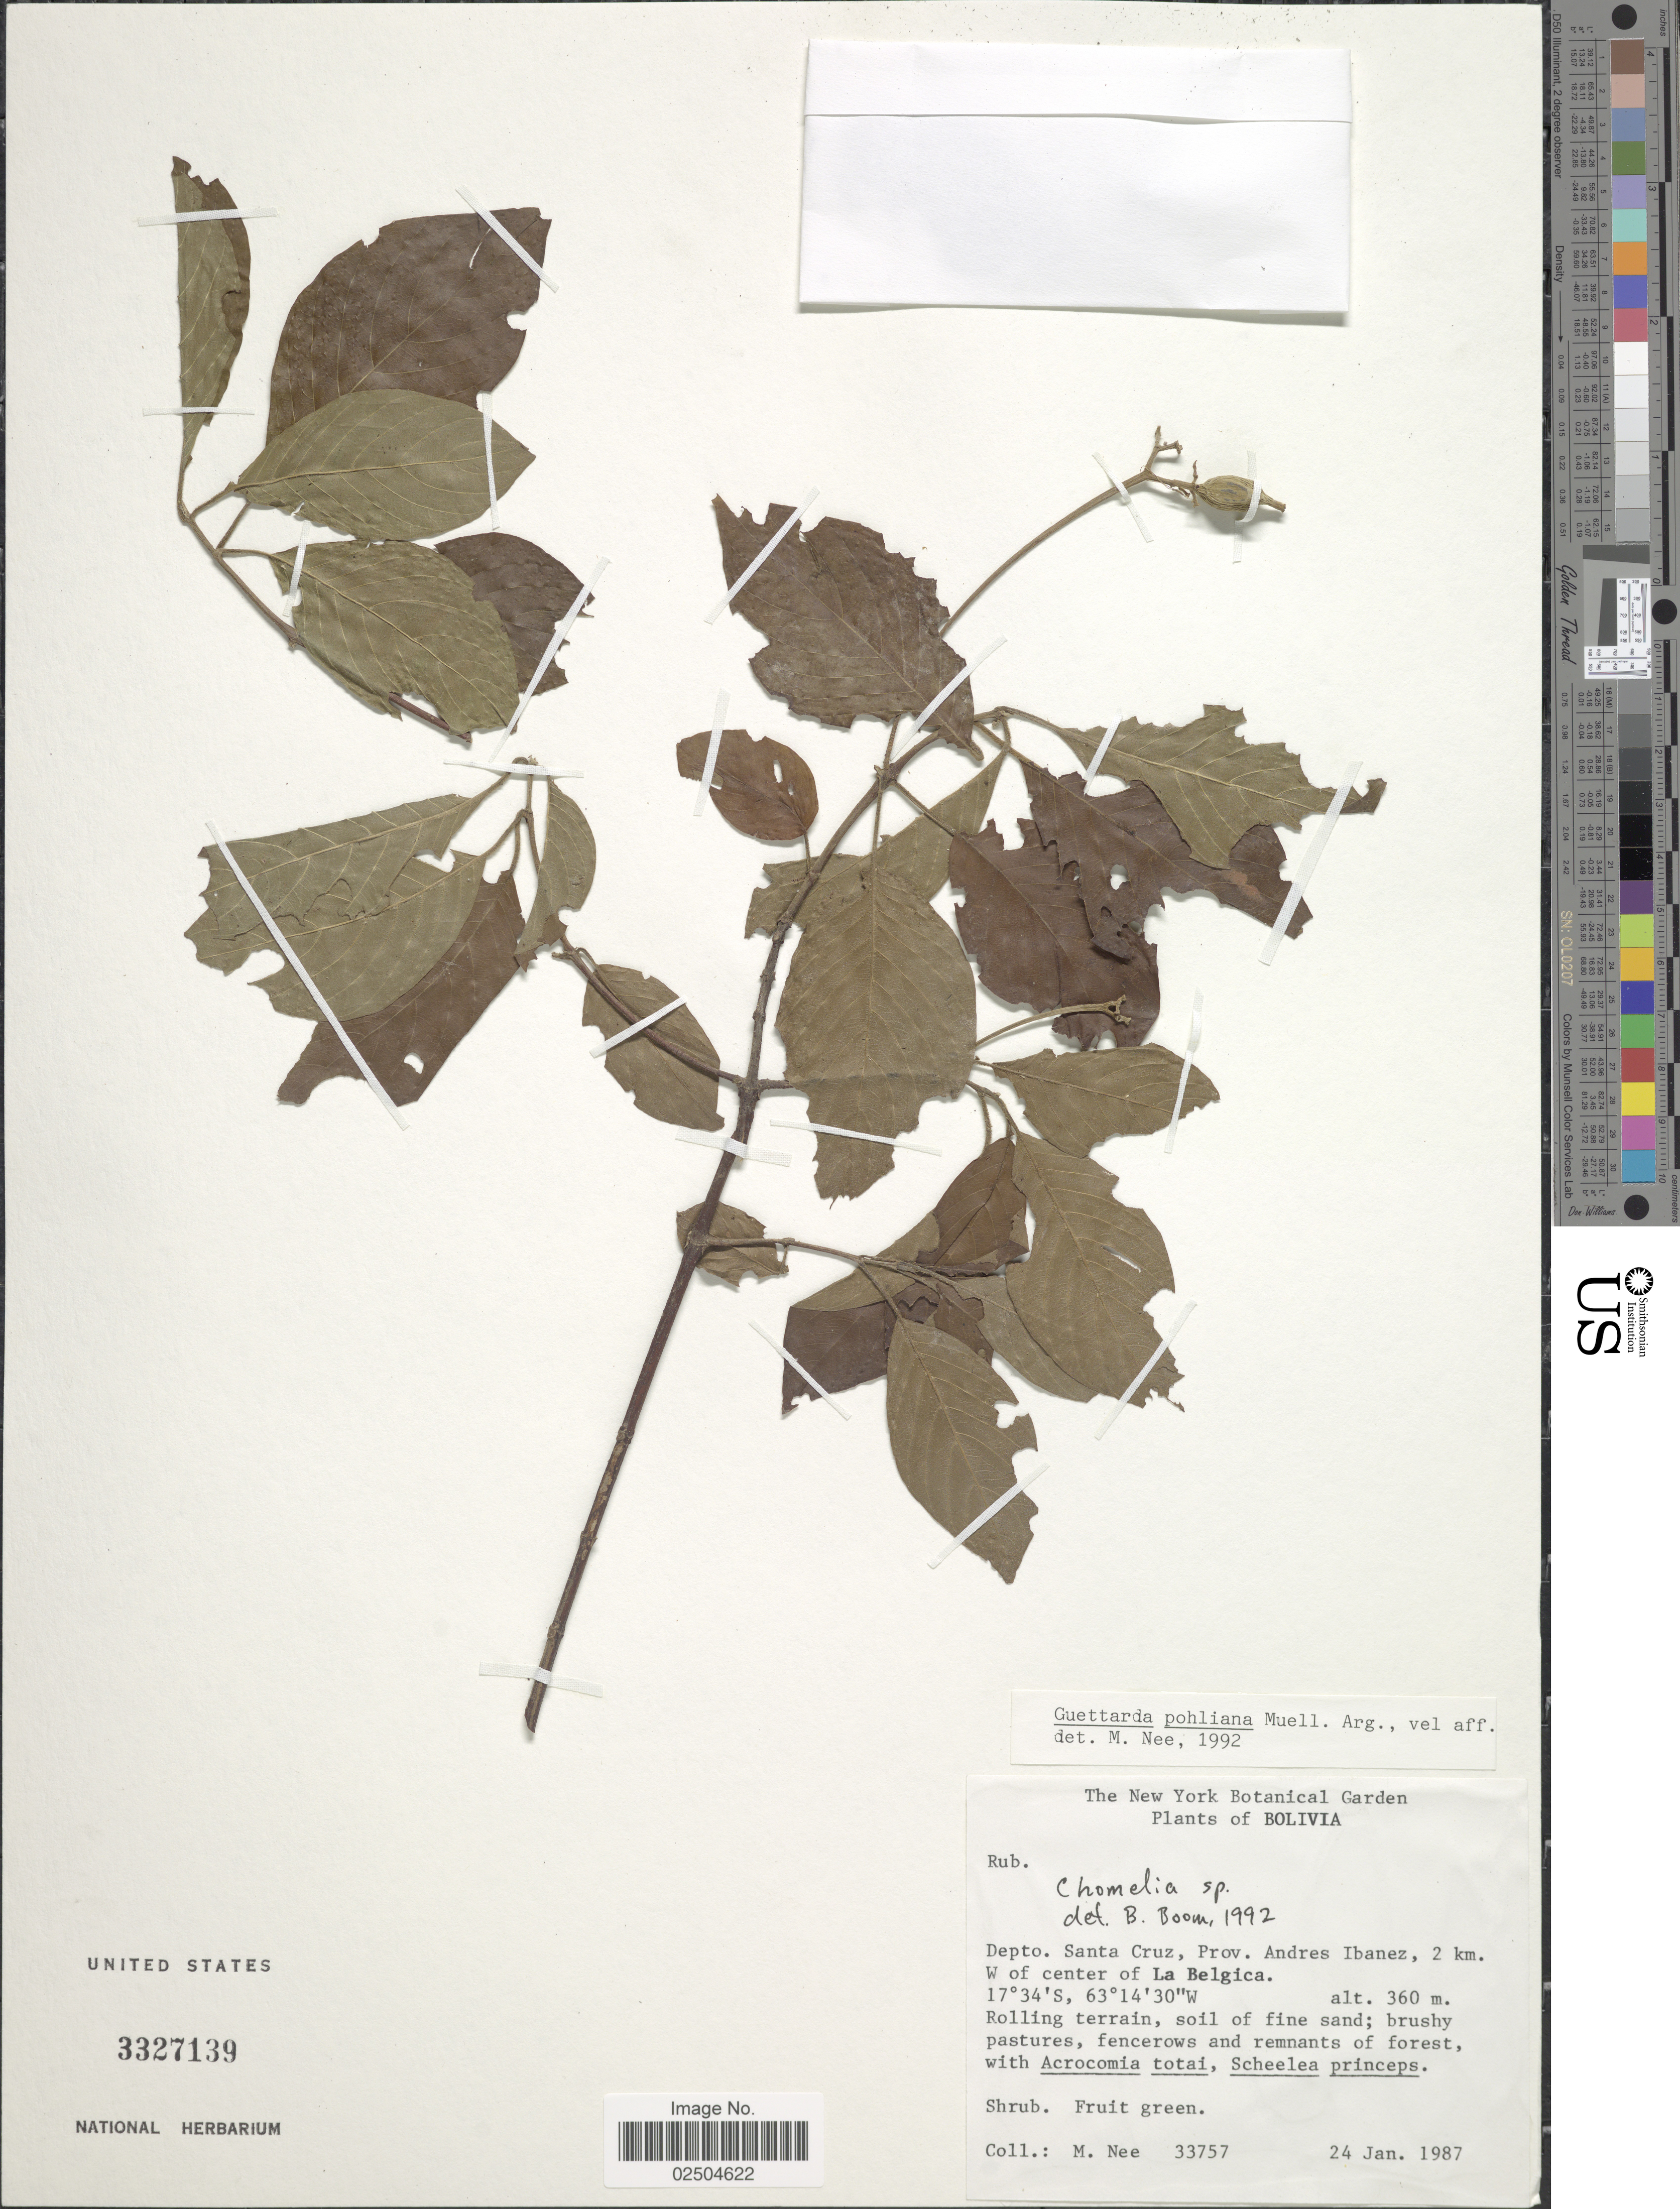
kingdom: Plantae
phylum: Tracheophyta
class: Magnoliopsida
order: Gentianales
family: Rubiaceae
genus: Guettarda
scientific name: Guettarda pohliana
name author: Müll. Arg.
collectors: M. Nee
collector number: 33757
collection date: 1987-01-24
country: Bolivia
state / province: Santa Cruz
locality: Depto. Santa Cruz, Prov. Andres Ibanez, 2 km, W of Center of La Belgica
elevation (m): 360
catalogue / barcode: US 3327139